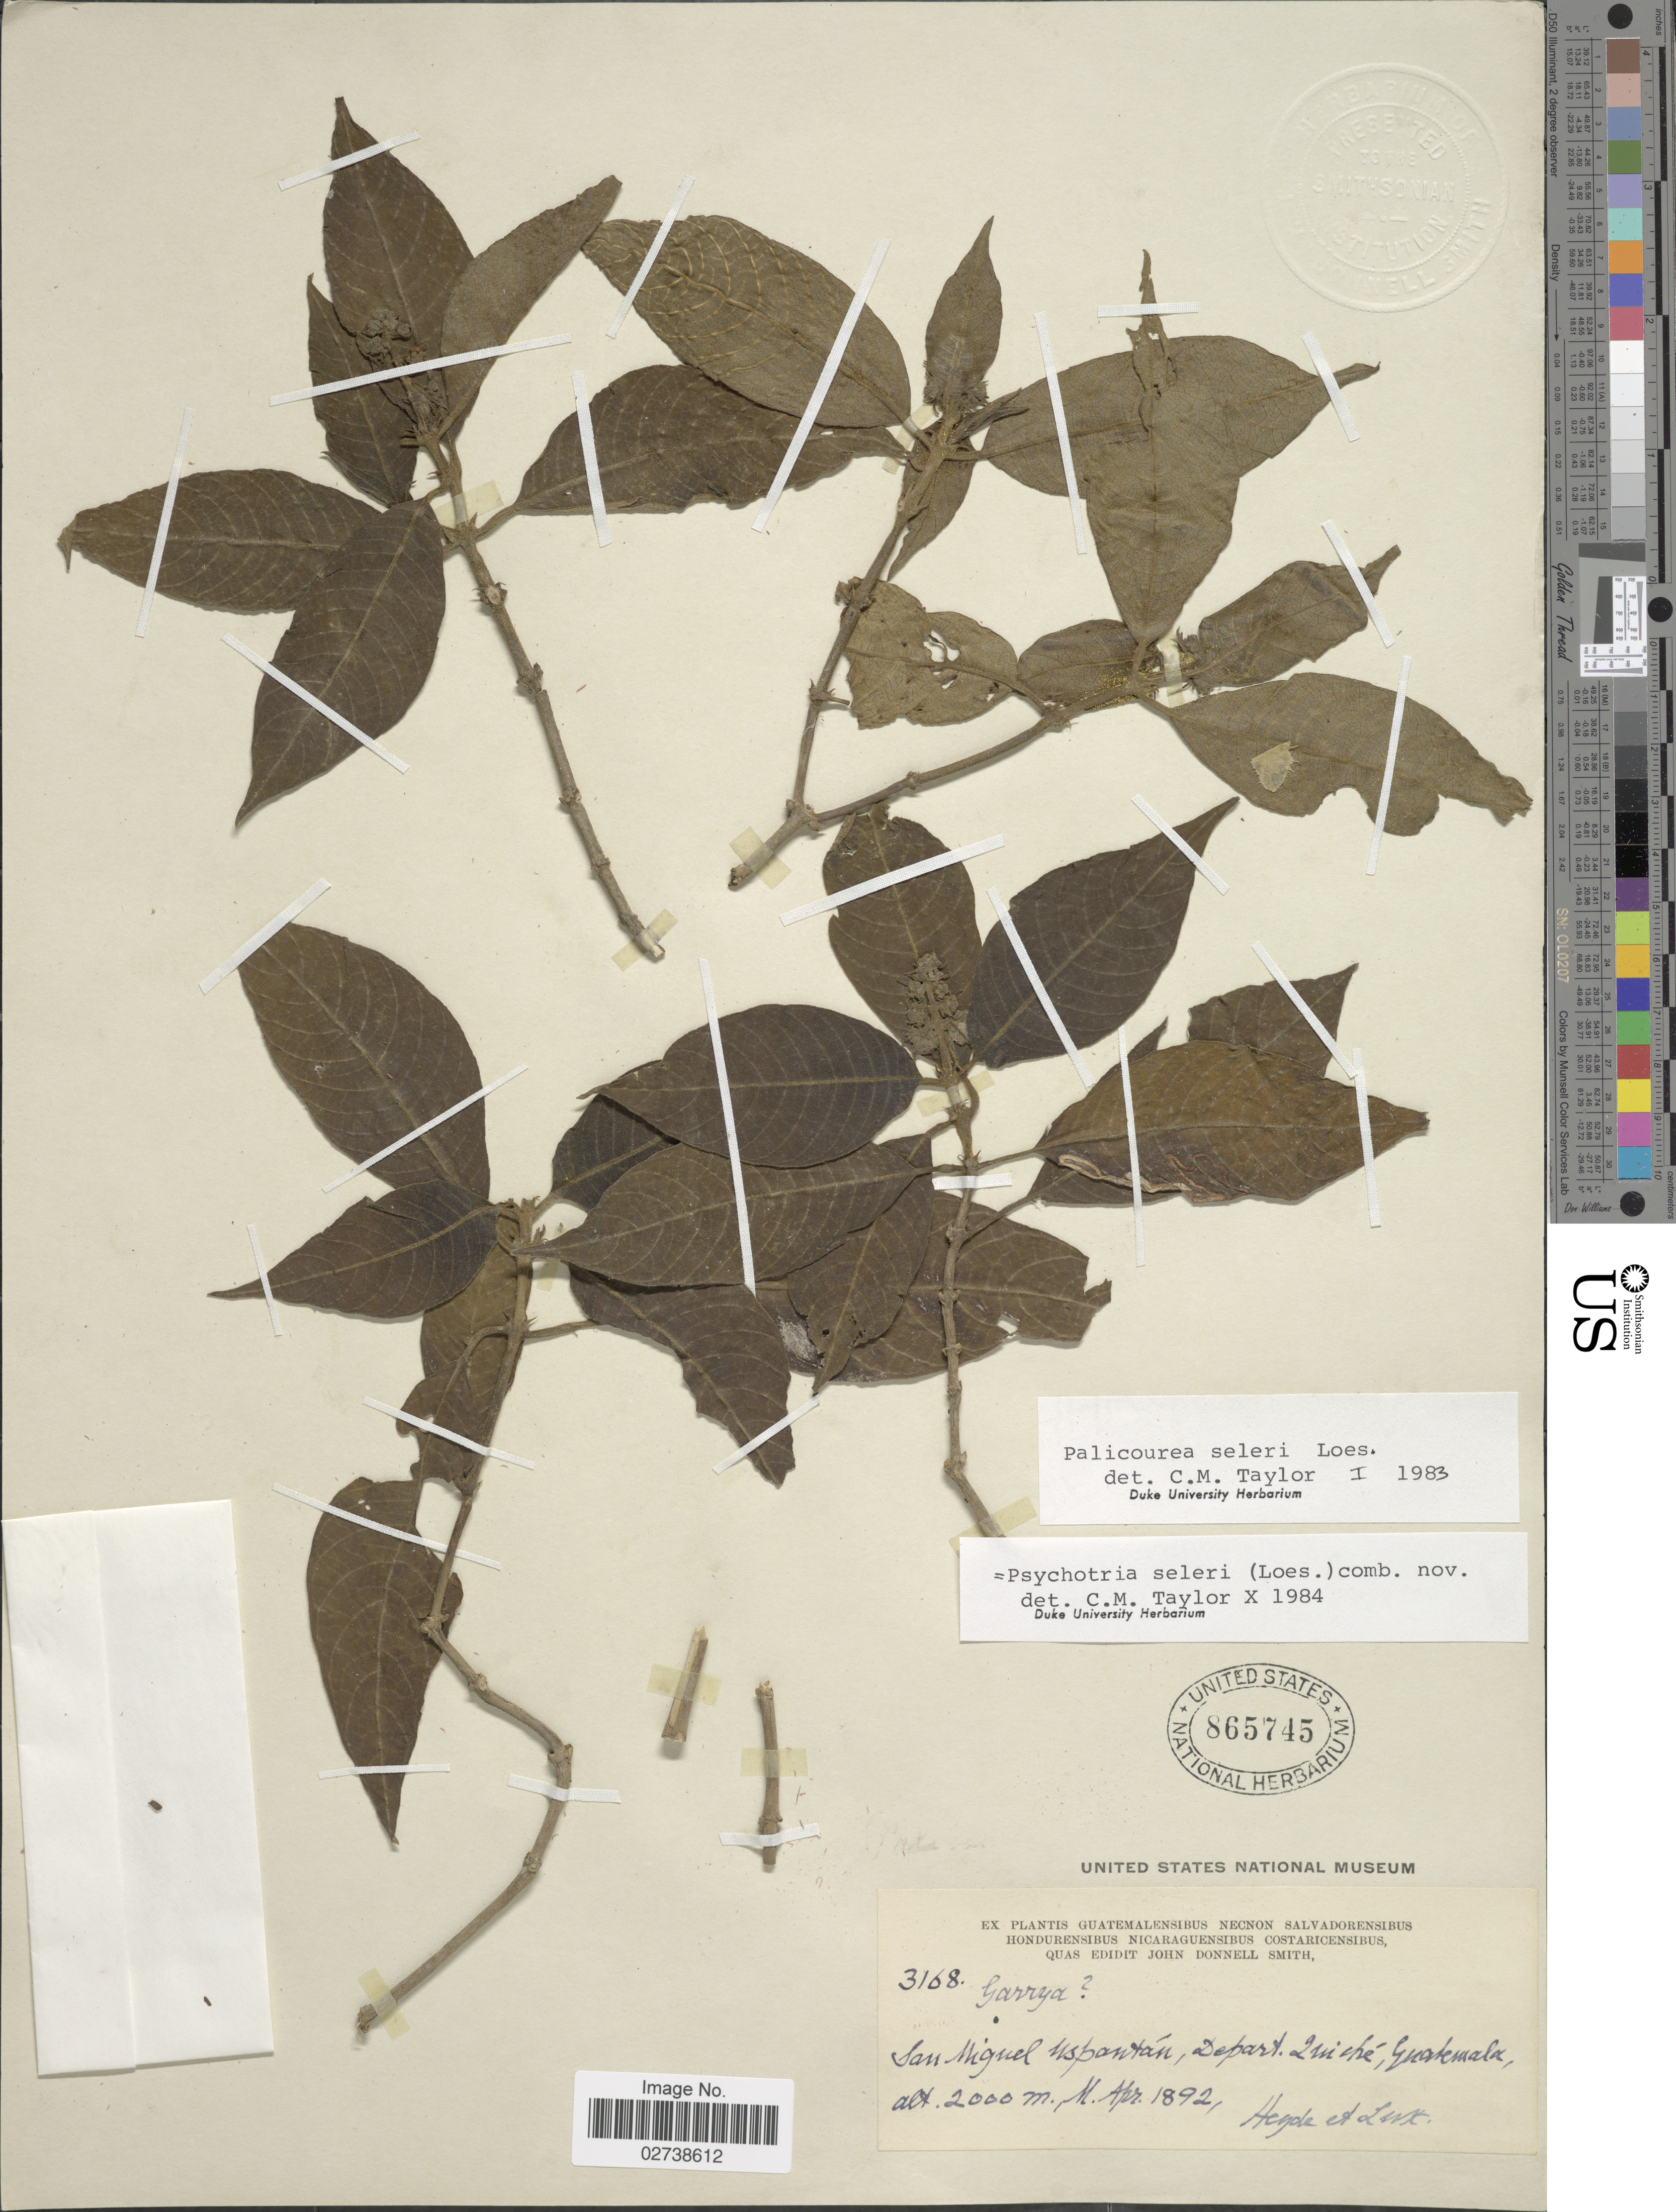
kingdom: Plantae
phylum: Tracheophyta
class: Magnoliopsida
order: Gentianales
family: Rubiaceae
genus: Palicourea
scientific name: Palicourea seleri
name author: Loes.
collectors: Heyde & Lux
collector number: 3168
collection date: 1892-04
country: Guatemala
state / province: El Quiché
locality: San Miguel uspantán, Depart Quiché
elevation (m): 2000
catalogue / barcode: US 865745